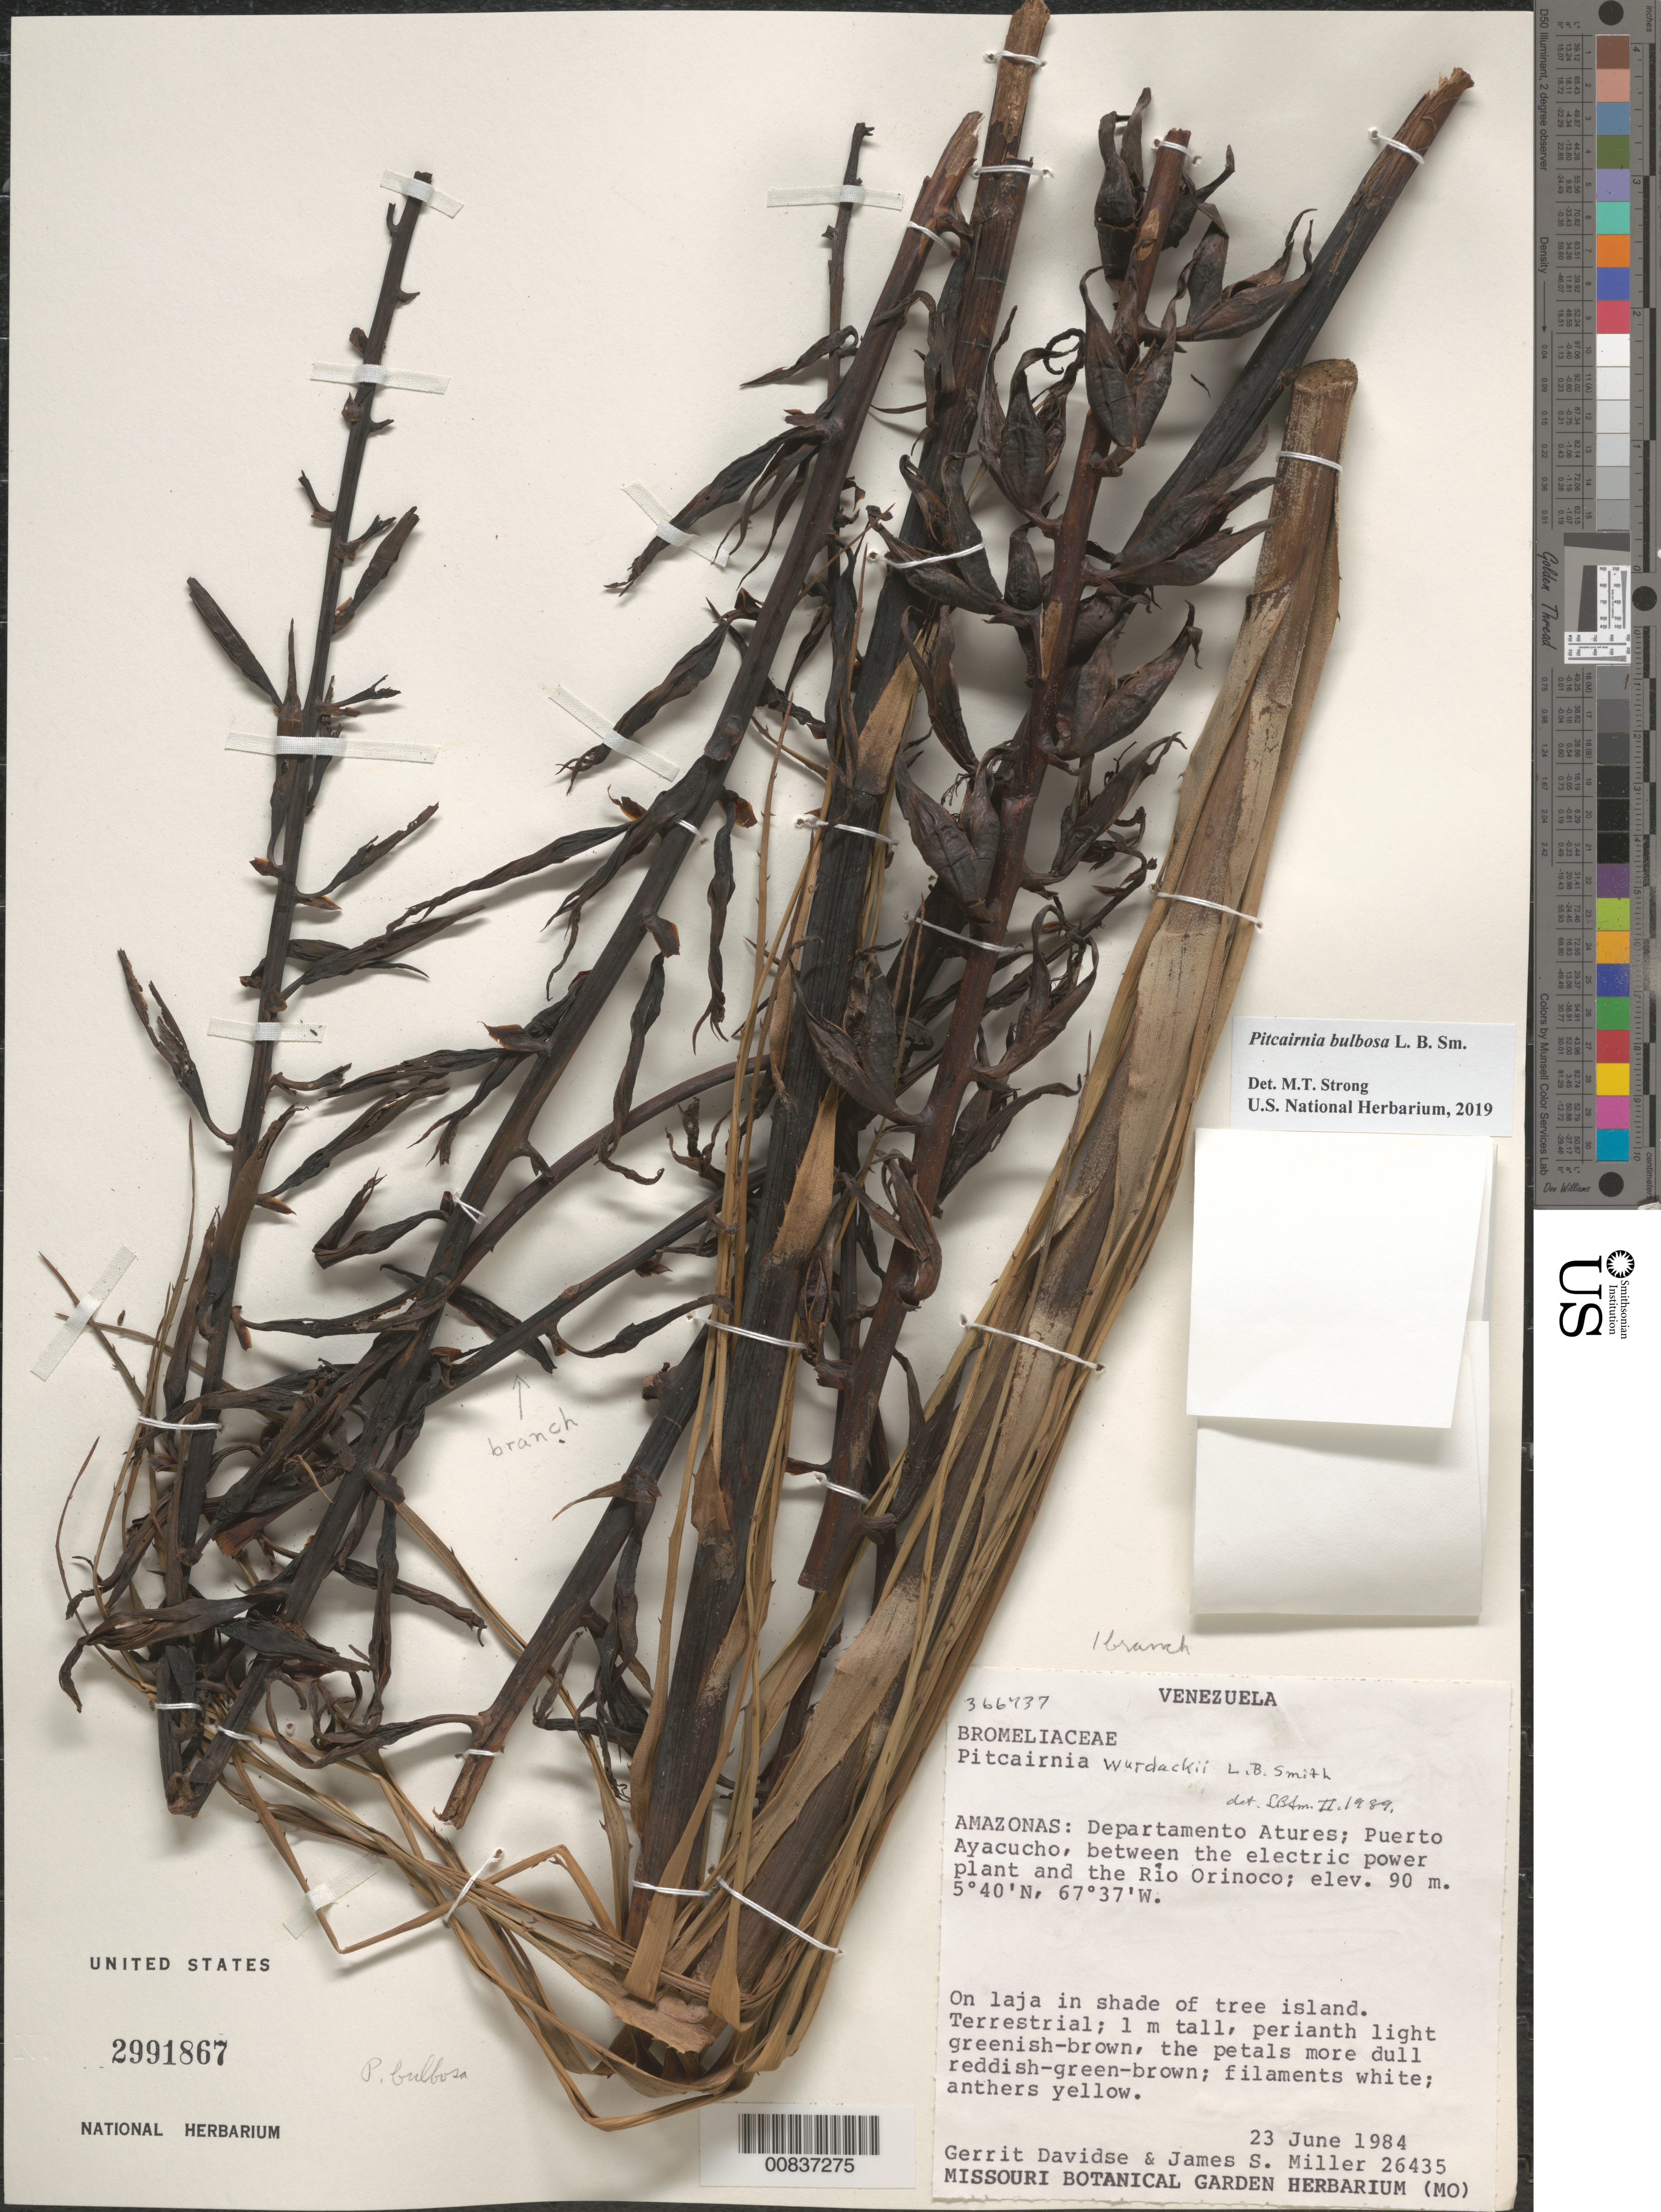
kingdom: Plantae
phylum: Tracheophyta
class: Liliopsida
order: Poales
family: Bromeliaceae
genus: Pitcairnia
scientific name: Pitcairnia bulbosa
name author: L.B. Sm.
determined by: Smith, Lyman B., (US), NMNH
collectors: G. Davidse & J. S. Miller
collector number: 26435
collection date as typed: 23-Jun-84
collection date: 1984-06-23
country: Venezuela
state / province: Amazonas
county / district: Atures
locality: Puerto Ayacucho, between electric powerplant and Río Orinoco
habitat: Laja in shade of tree island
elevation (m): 90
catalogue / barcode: US 2991867